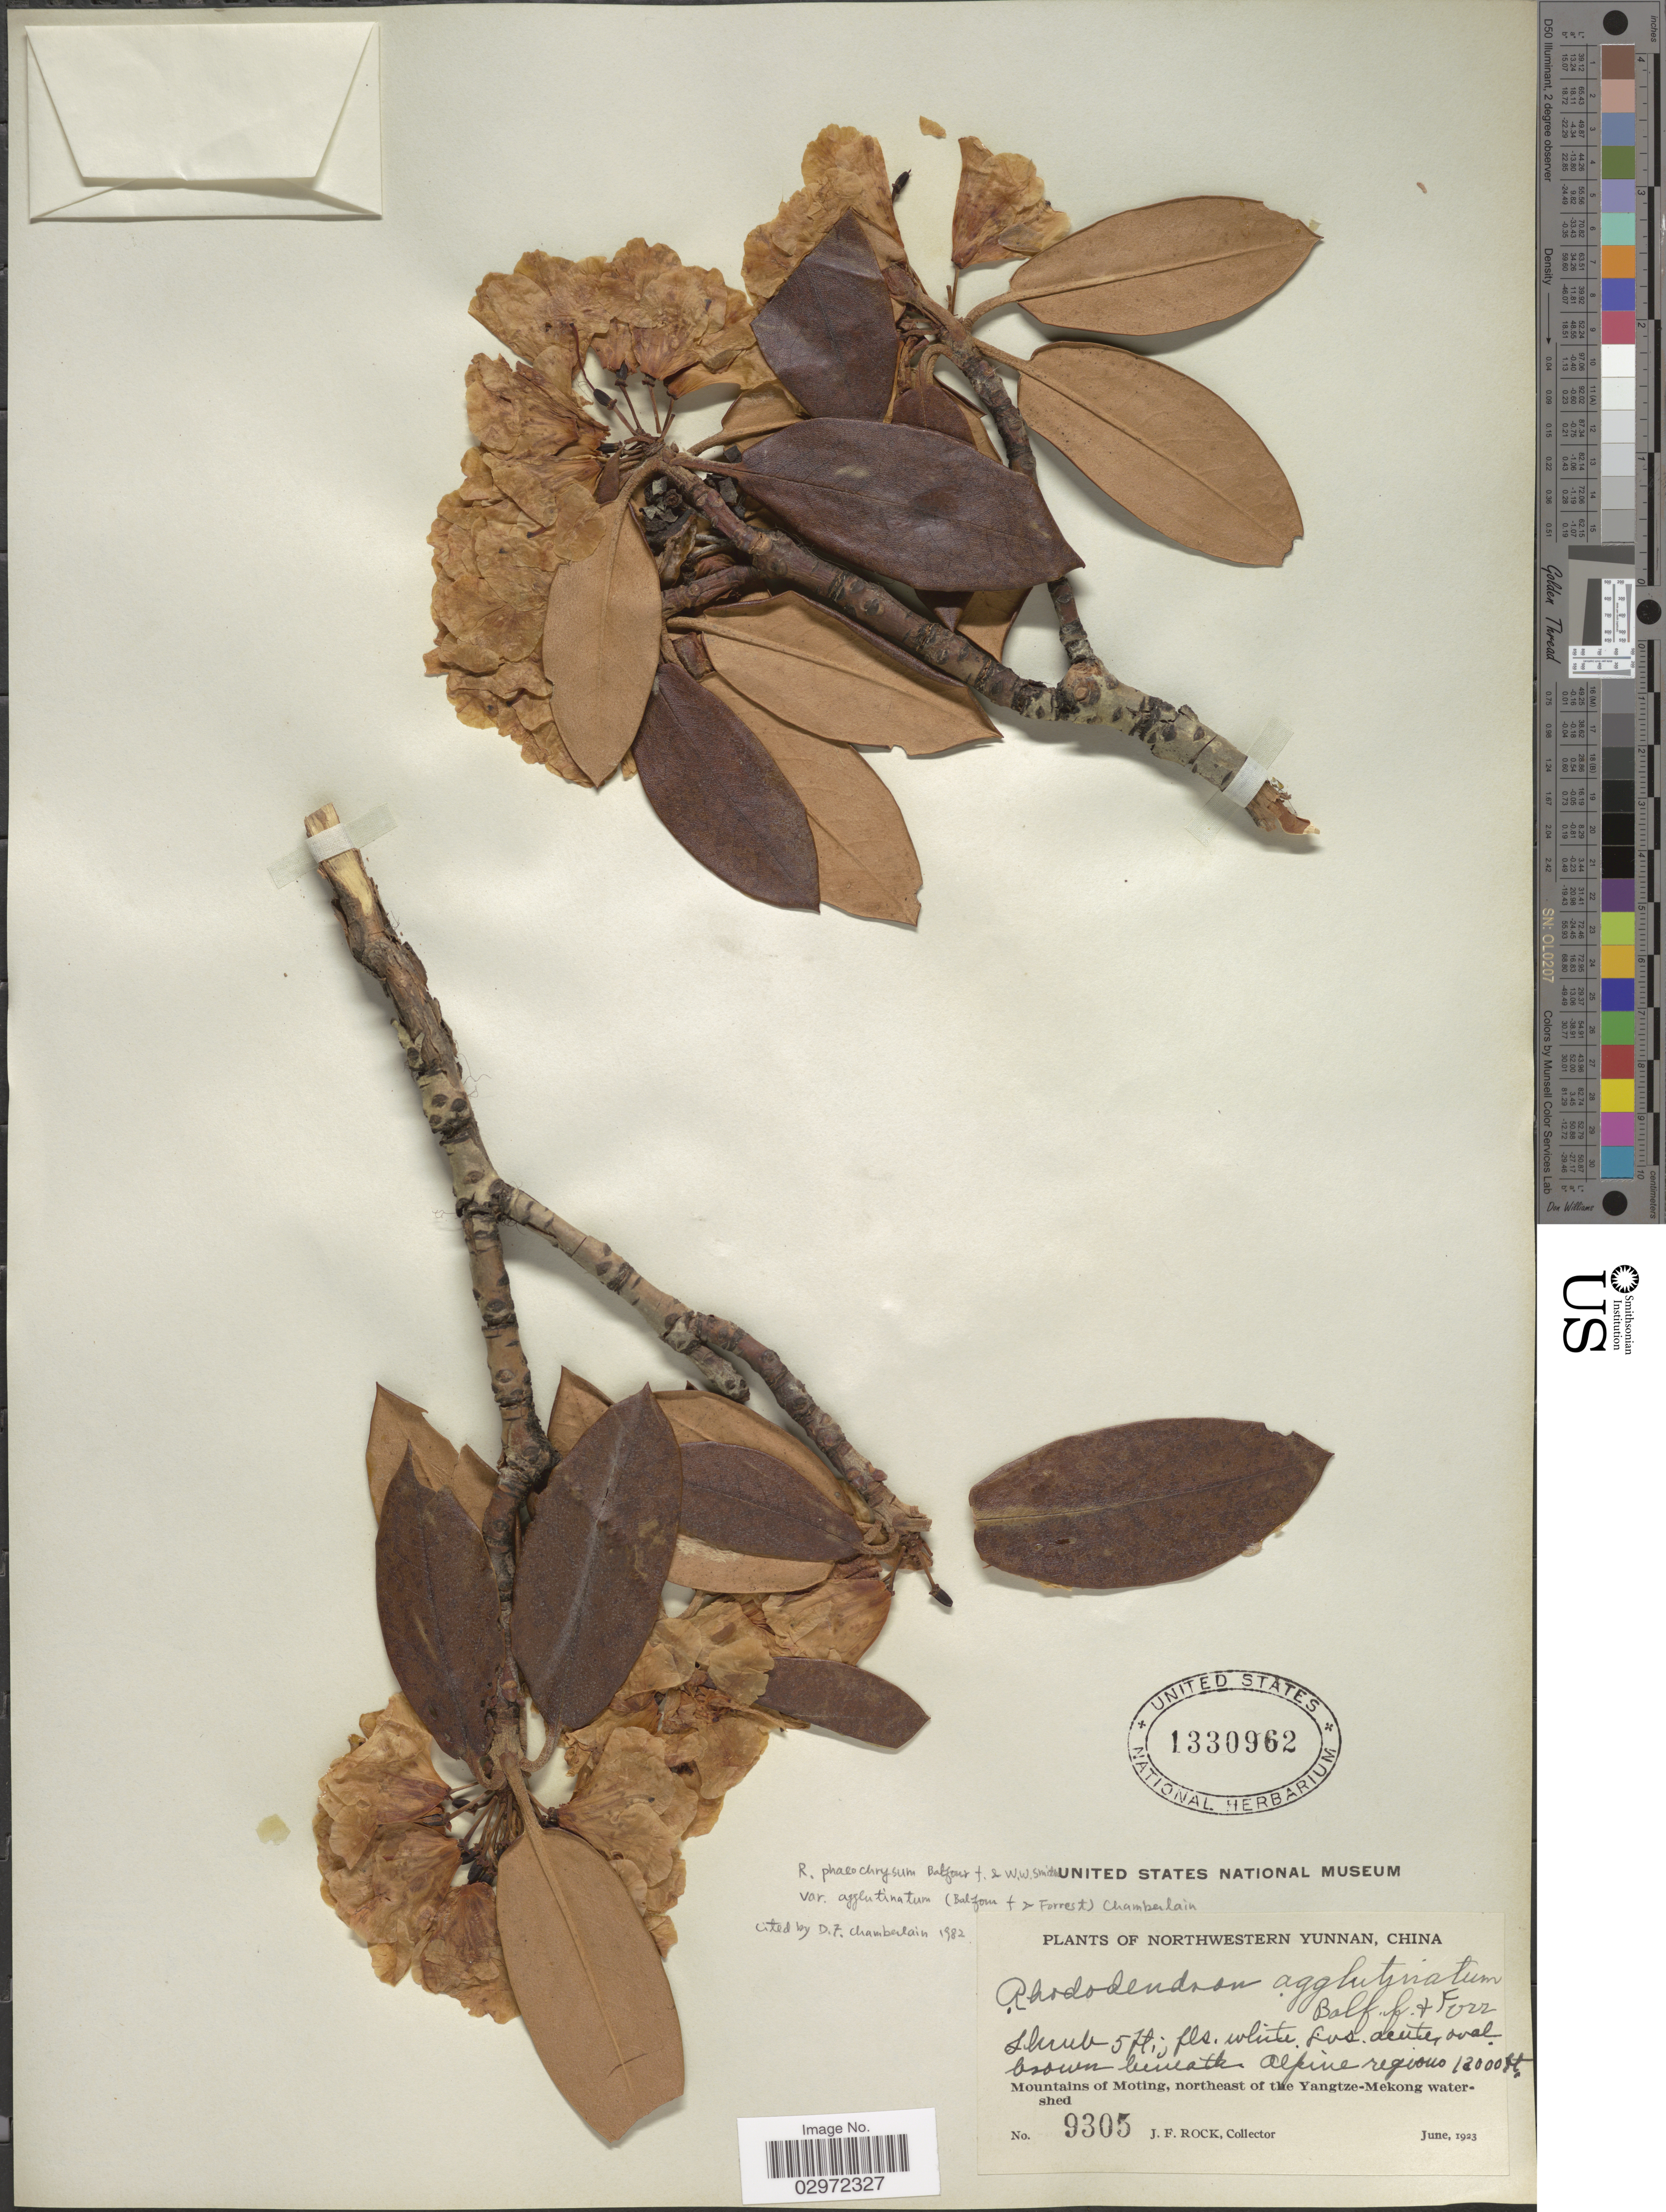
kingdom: Plantae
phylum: Tracheophyta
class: Magnoliopsida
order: Ericales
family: Ericaceae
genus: Rhododendron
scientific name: Rhododendron phaeochrysum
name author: Balf. f. & W.W. Sm.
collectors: J. Rock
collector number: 9305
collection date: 1923-06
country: China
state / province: Yunnan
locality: Northwestern Yunnan, Alpine regions. Mountains of Moting, northeast of the Yangtze-Mekong watershed.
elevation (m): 3962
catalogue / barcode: US 1330962